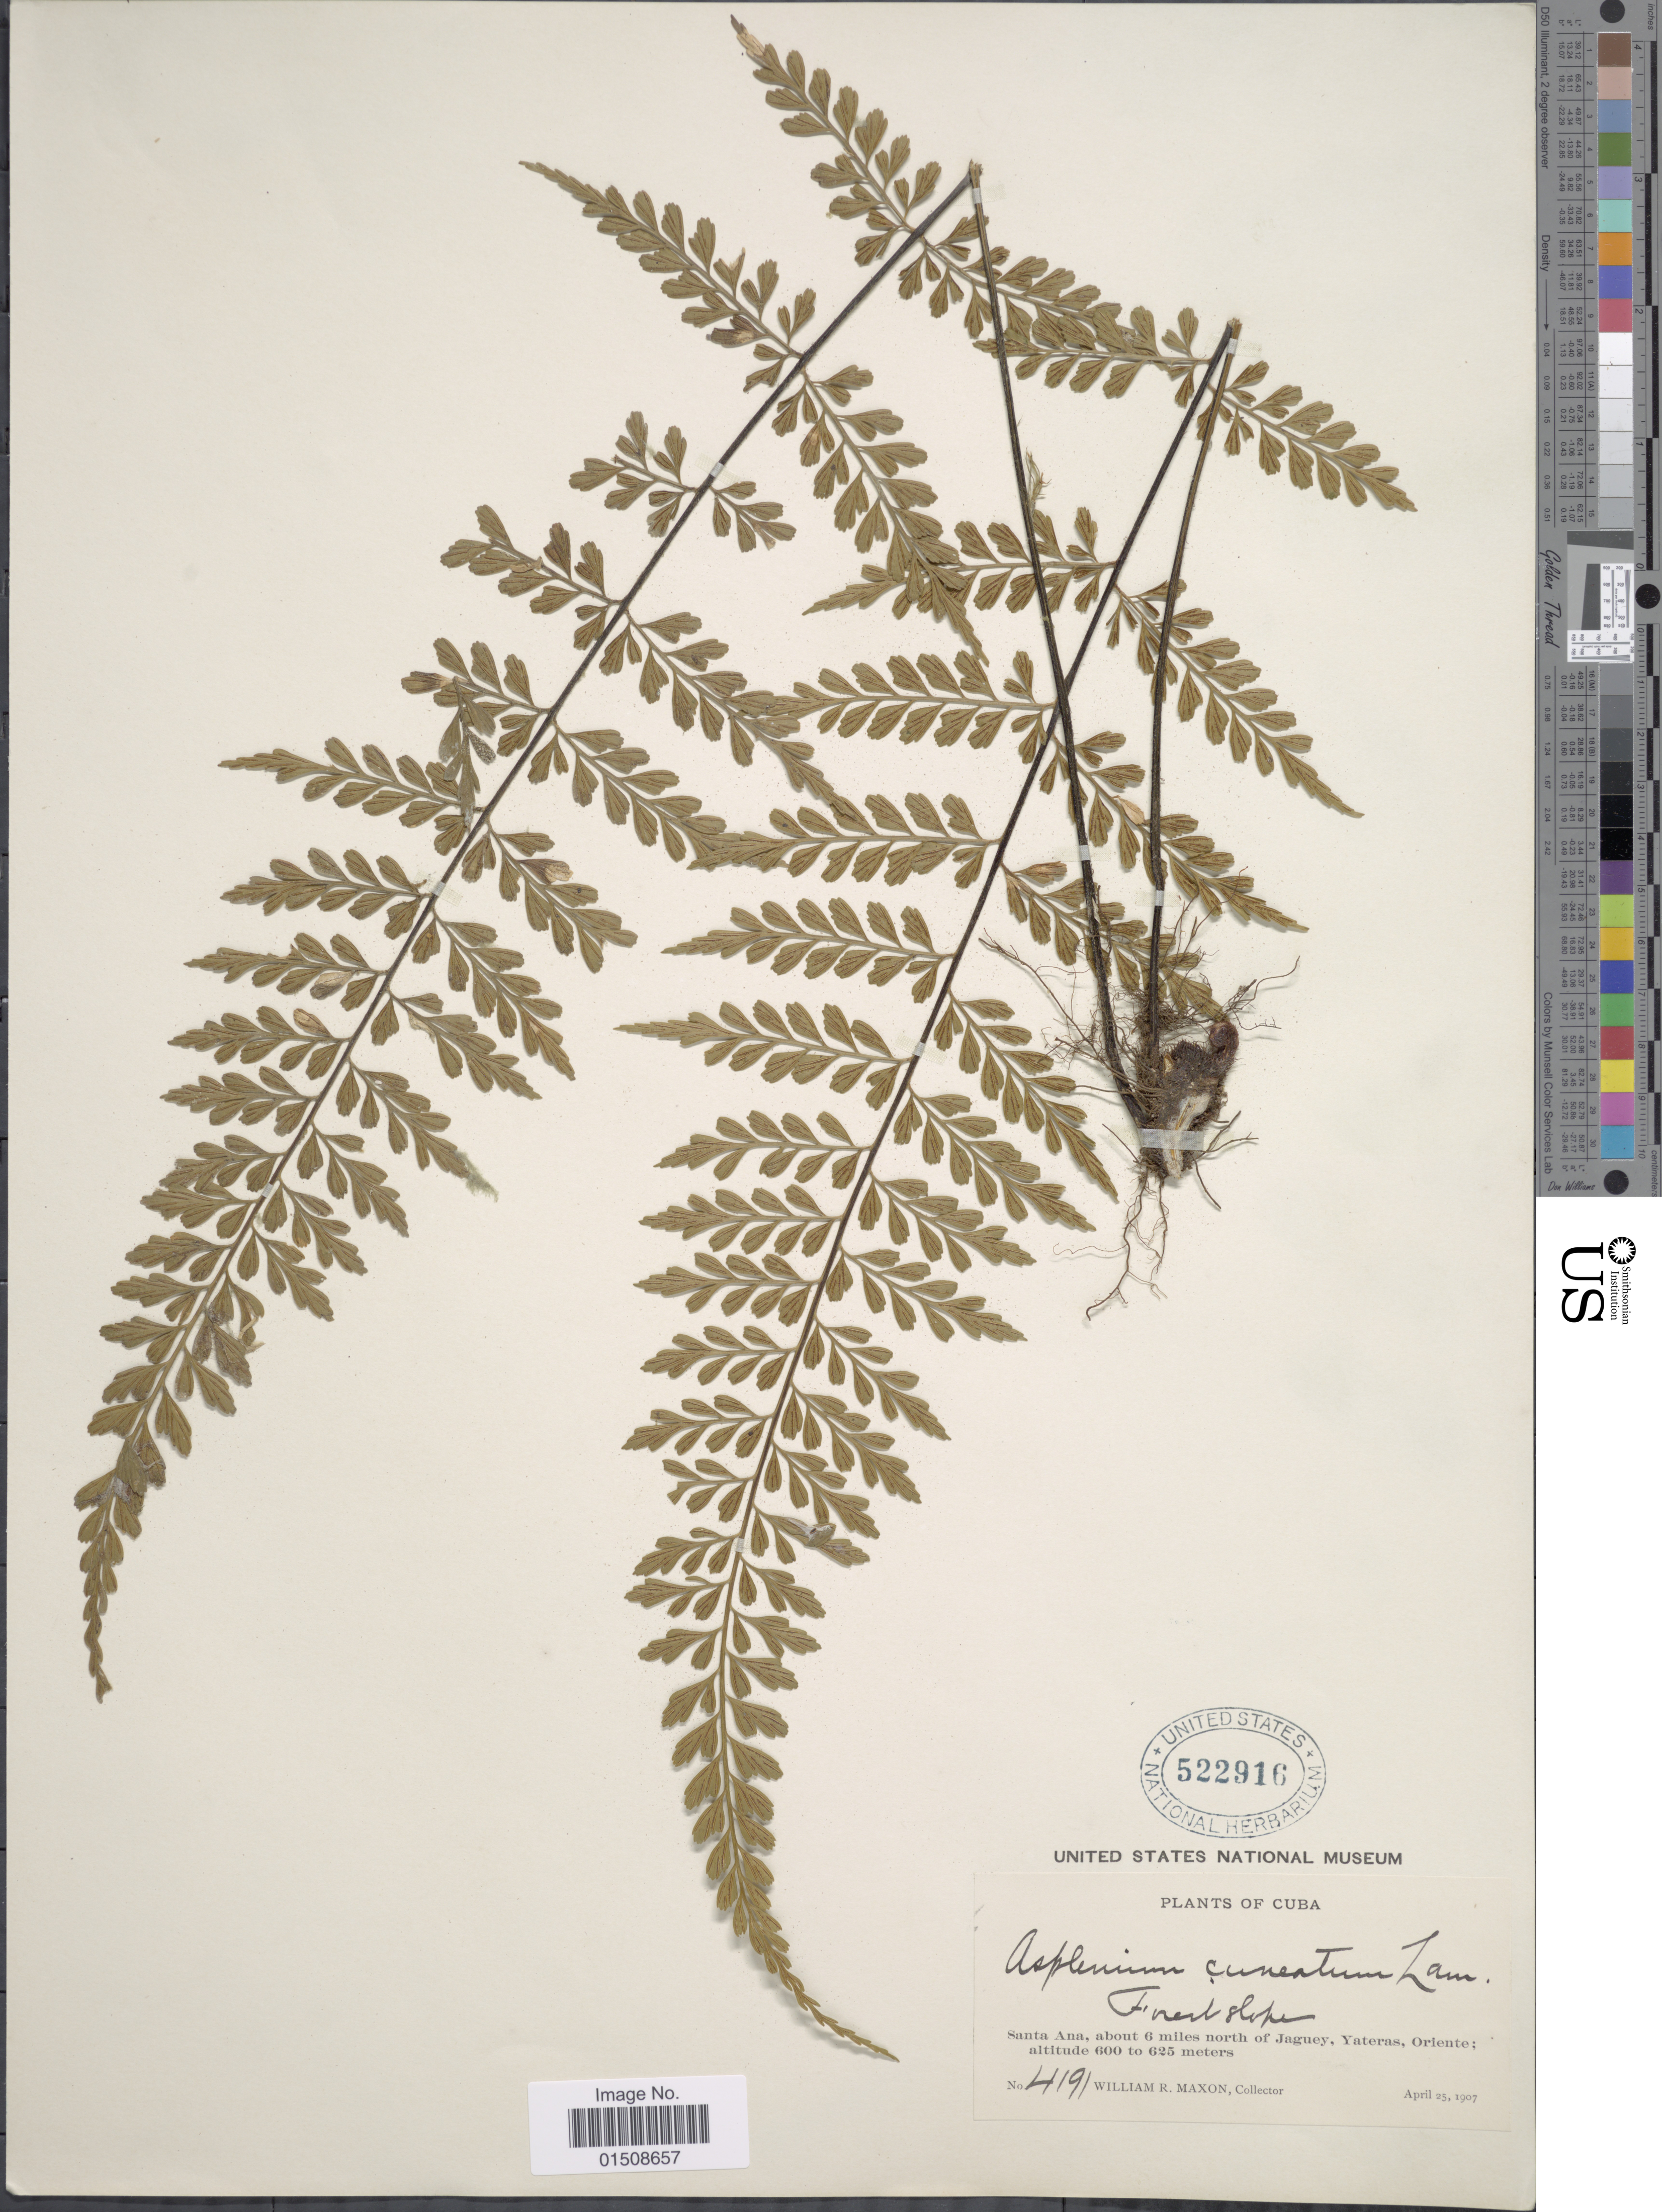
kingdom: Plantae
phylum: Tracheophyta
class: Polypodiopsida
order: Polypodiales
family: Aspleniaceae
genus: Asplenium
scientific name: Asplenium cuneatum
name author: Lam.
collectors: W. R. Maxon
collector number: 4191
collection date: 1907-04-25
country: Cuba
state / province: Oriente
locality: Santa Ana, about 6 miles north of Jaguey, Yateras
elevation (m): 600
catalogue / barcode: US 522916